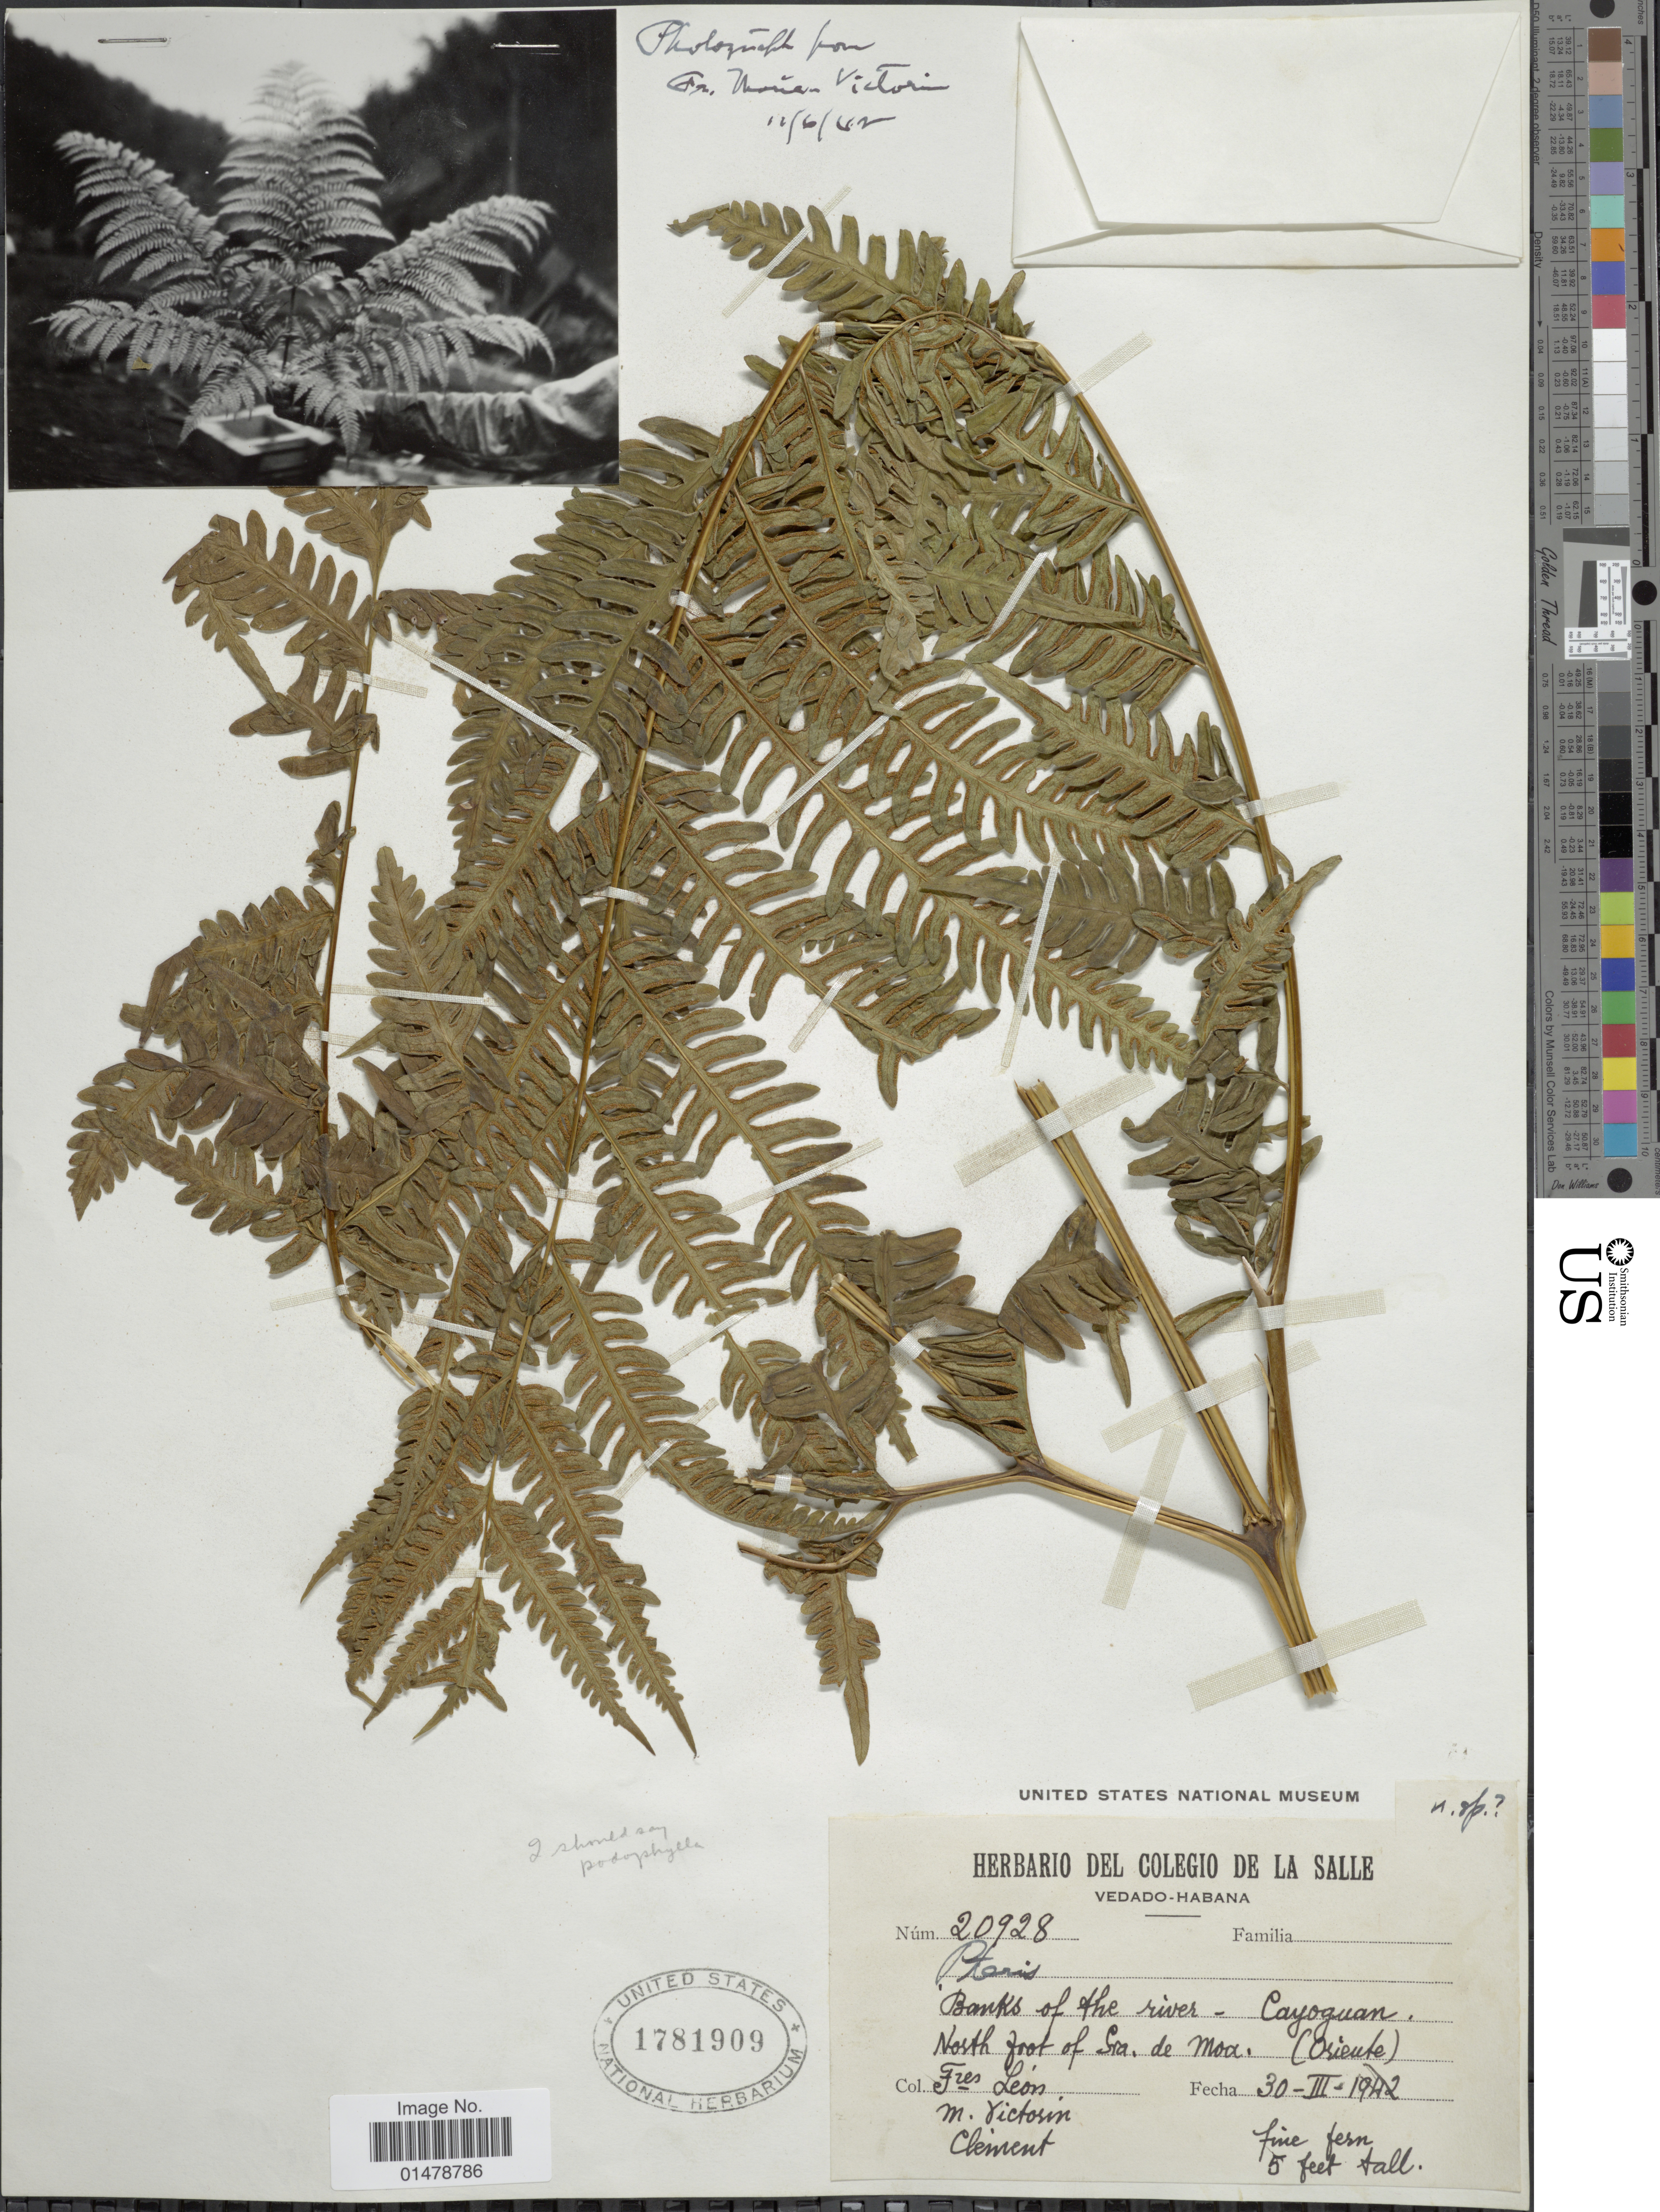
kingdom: Plantae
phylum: Tracheophyta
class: Polypodiopsida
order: Polypodiales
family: Pteridaceae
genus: Pteris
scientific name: Pteris podophylla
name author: Sw.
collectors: Bro. León, M. Victorin & B. Clement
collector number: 20928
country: Cuba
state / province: La Habana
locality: Banks of the river - Cayoguan. North foot of Sra. de Moa. (Oriente).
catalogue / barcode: US 1781909